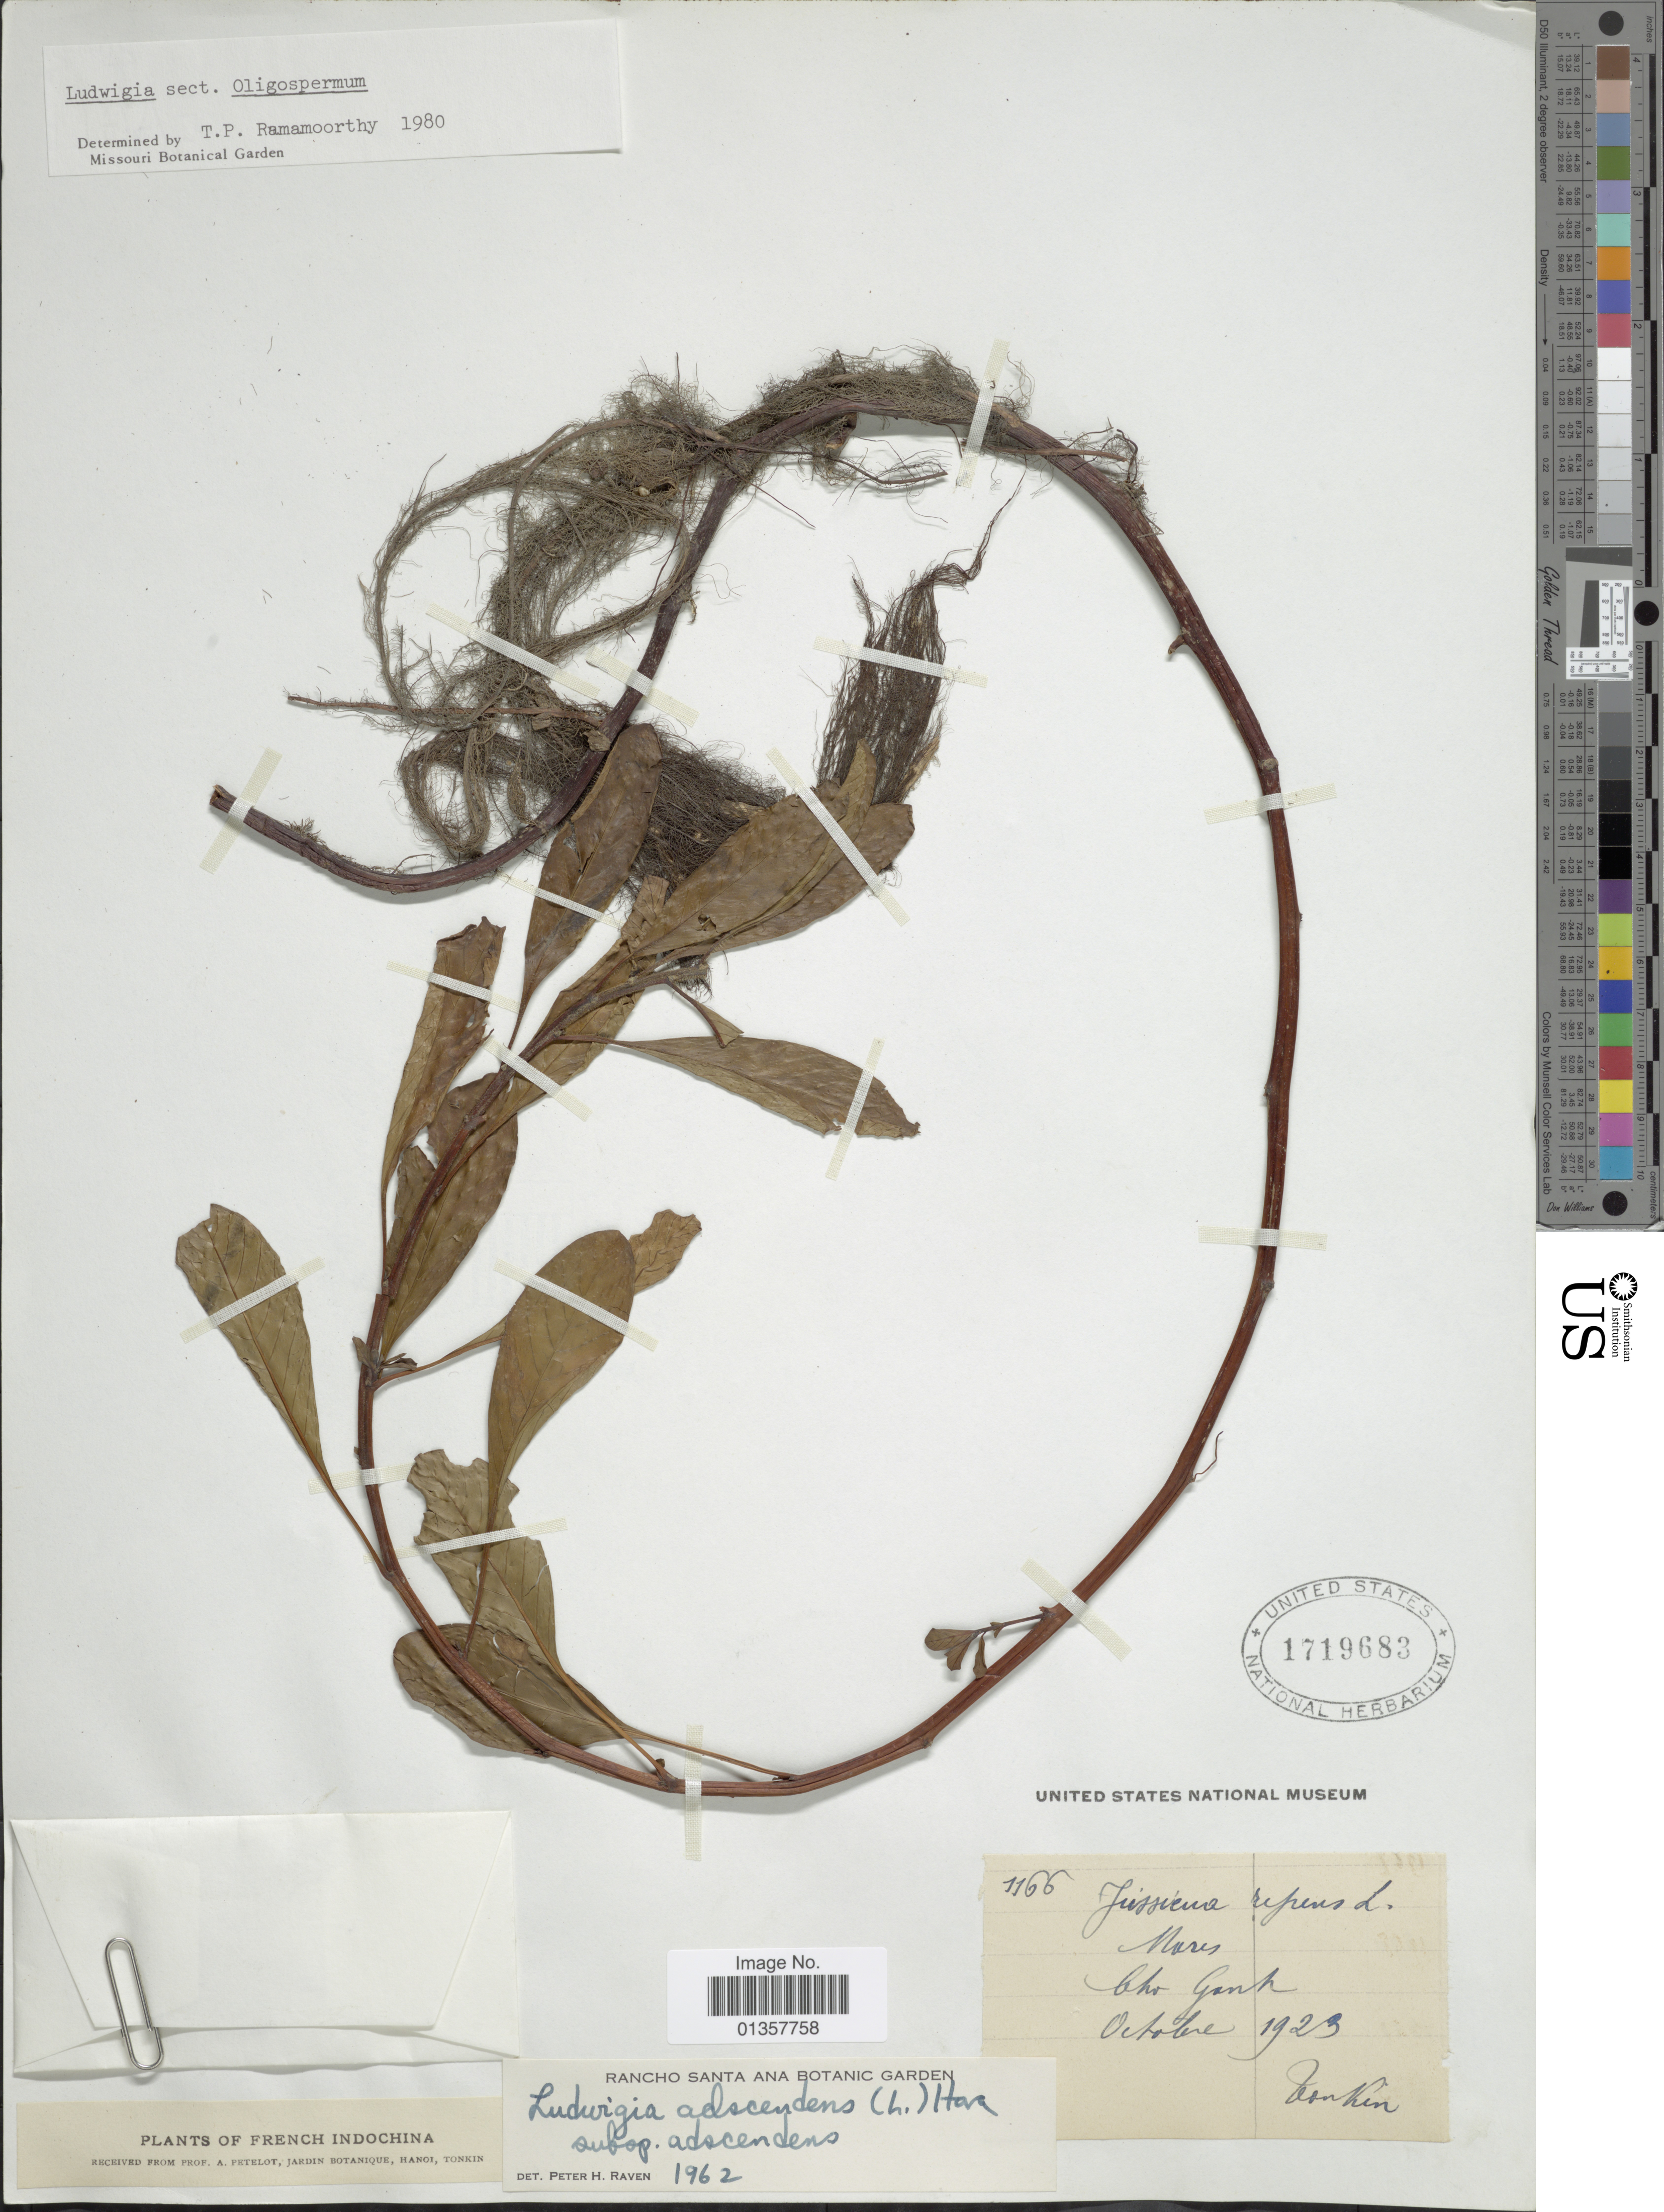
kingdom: Plantae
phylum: Tracheophyta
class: Magnoliopsida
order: Myrtales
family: Onagraceae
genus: Ludwigia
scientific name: Ludwigia adscendens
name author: (L.) H. Hara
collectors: -. Illegible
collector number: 1166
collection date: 1923-10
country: Vietnam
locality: Mares, Cho Gant, French Indochina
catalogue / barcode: US 1719683